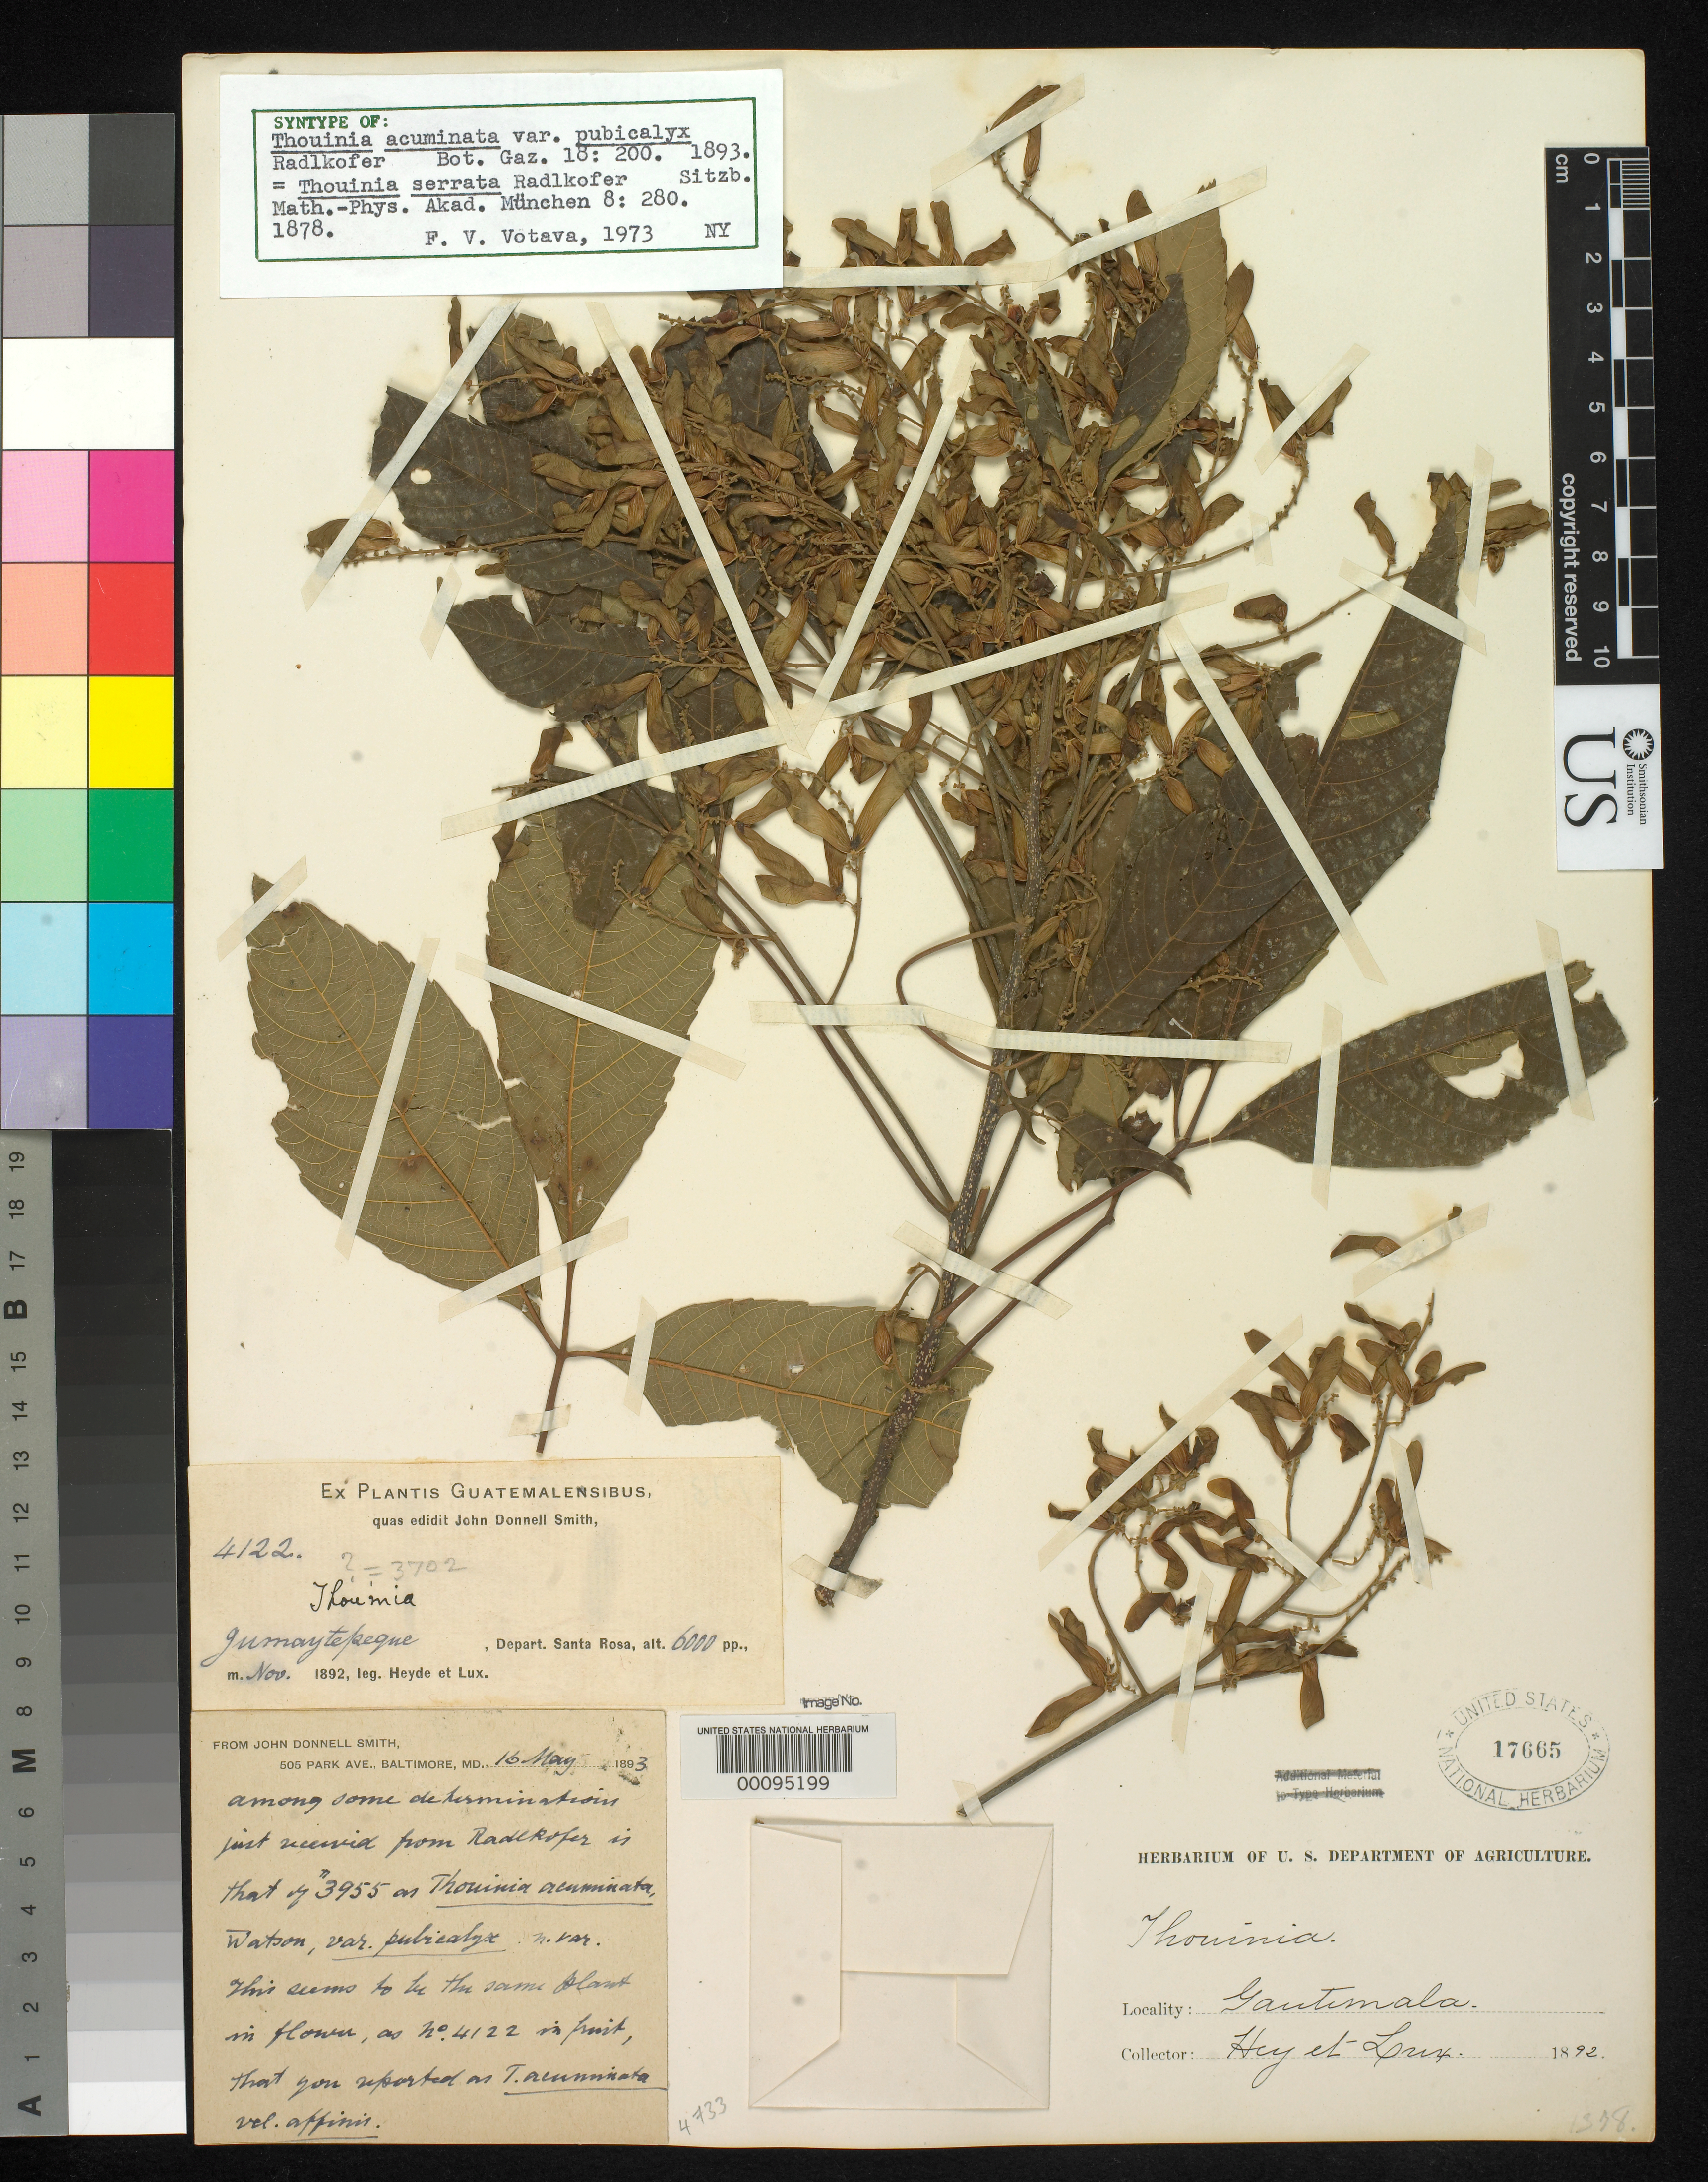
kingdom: Plantae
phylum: Tracheophyta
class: Magnoliopsida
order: Sapindales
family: Sapindaceae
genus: Thouinia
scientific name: Thouinia acuminata var. pubicalyx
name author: Radlk. in Donn. Sm.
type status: Syntype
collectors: E. T. Heyde & E. Lux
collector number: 4122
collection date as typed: Nov 1892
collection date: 1892-11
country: Guatemala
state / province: Santa Rosa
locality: Volcan Jumaytepeque; alt. 6000 ft.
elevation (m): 1829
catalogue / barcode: US 17665